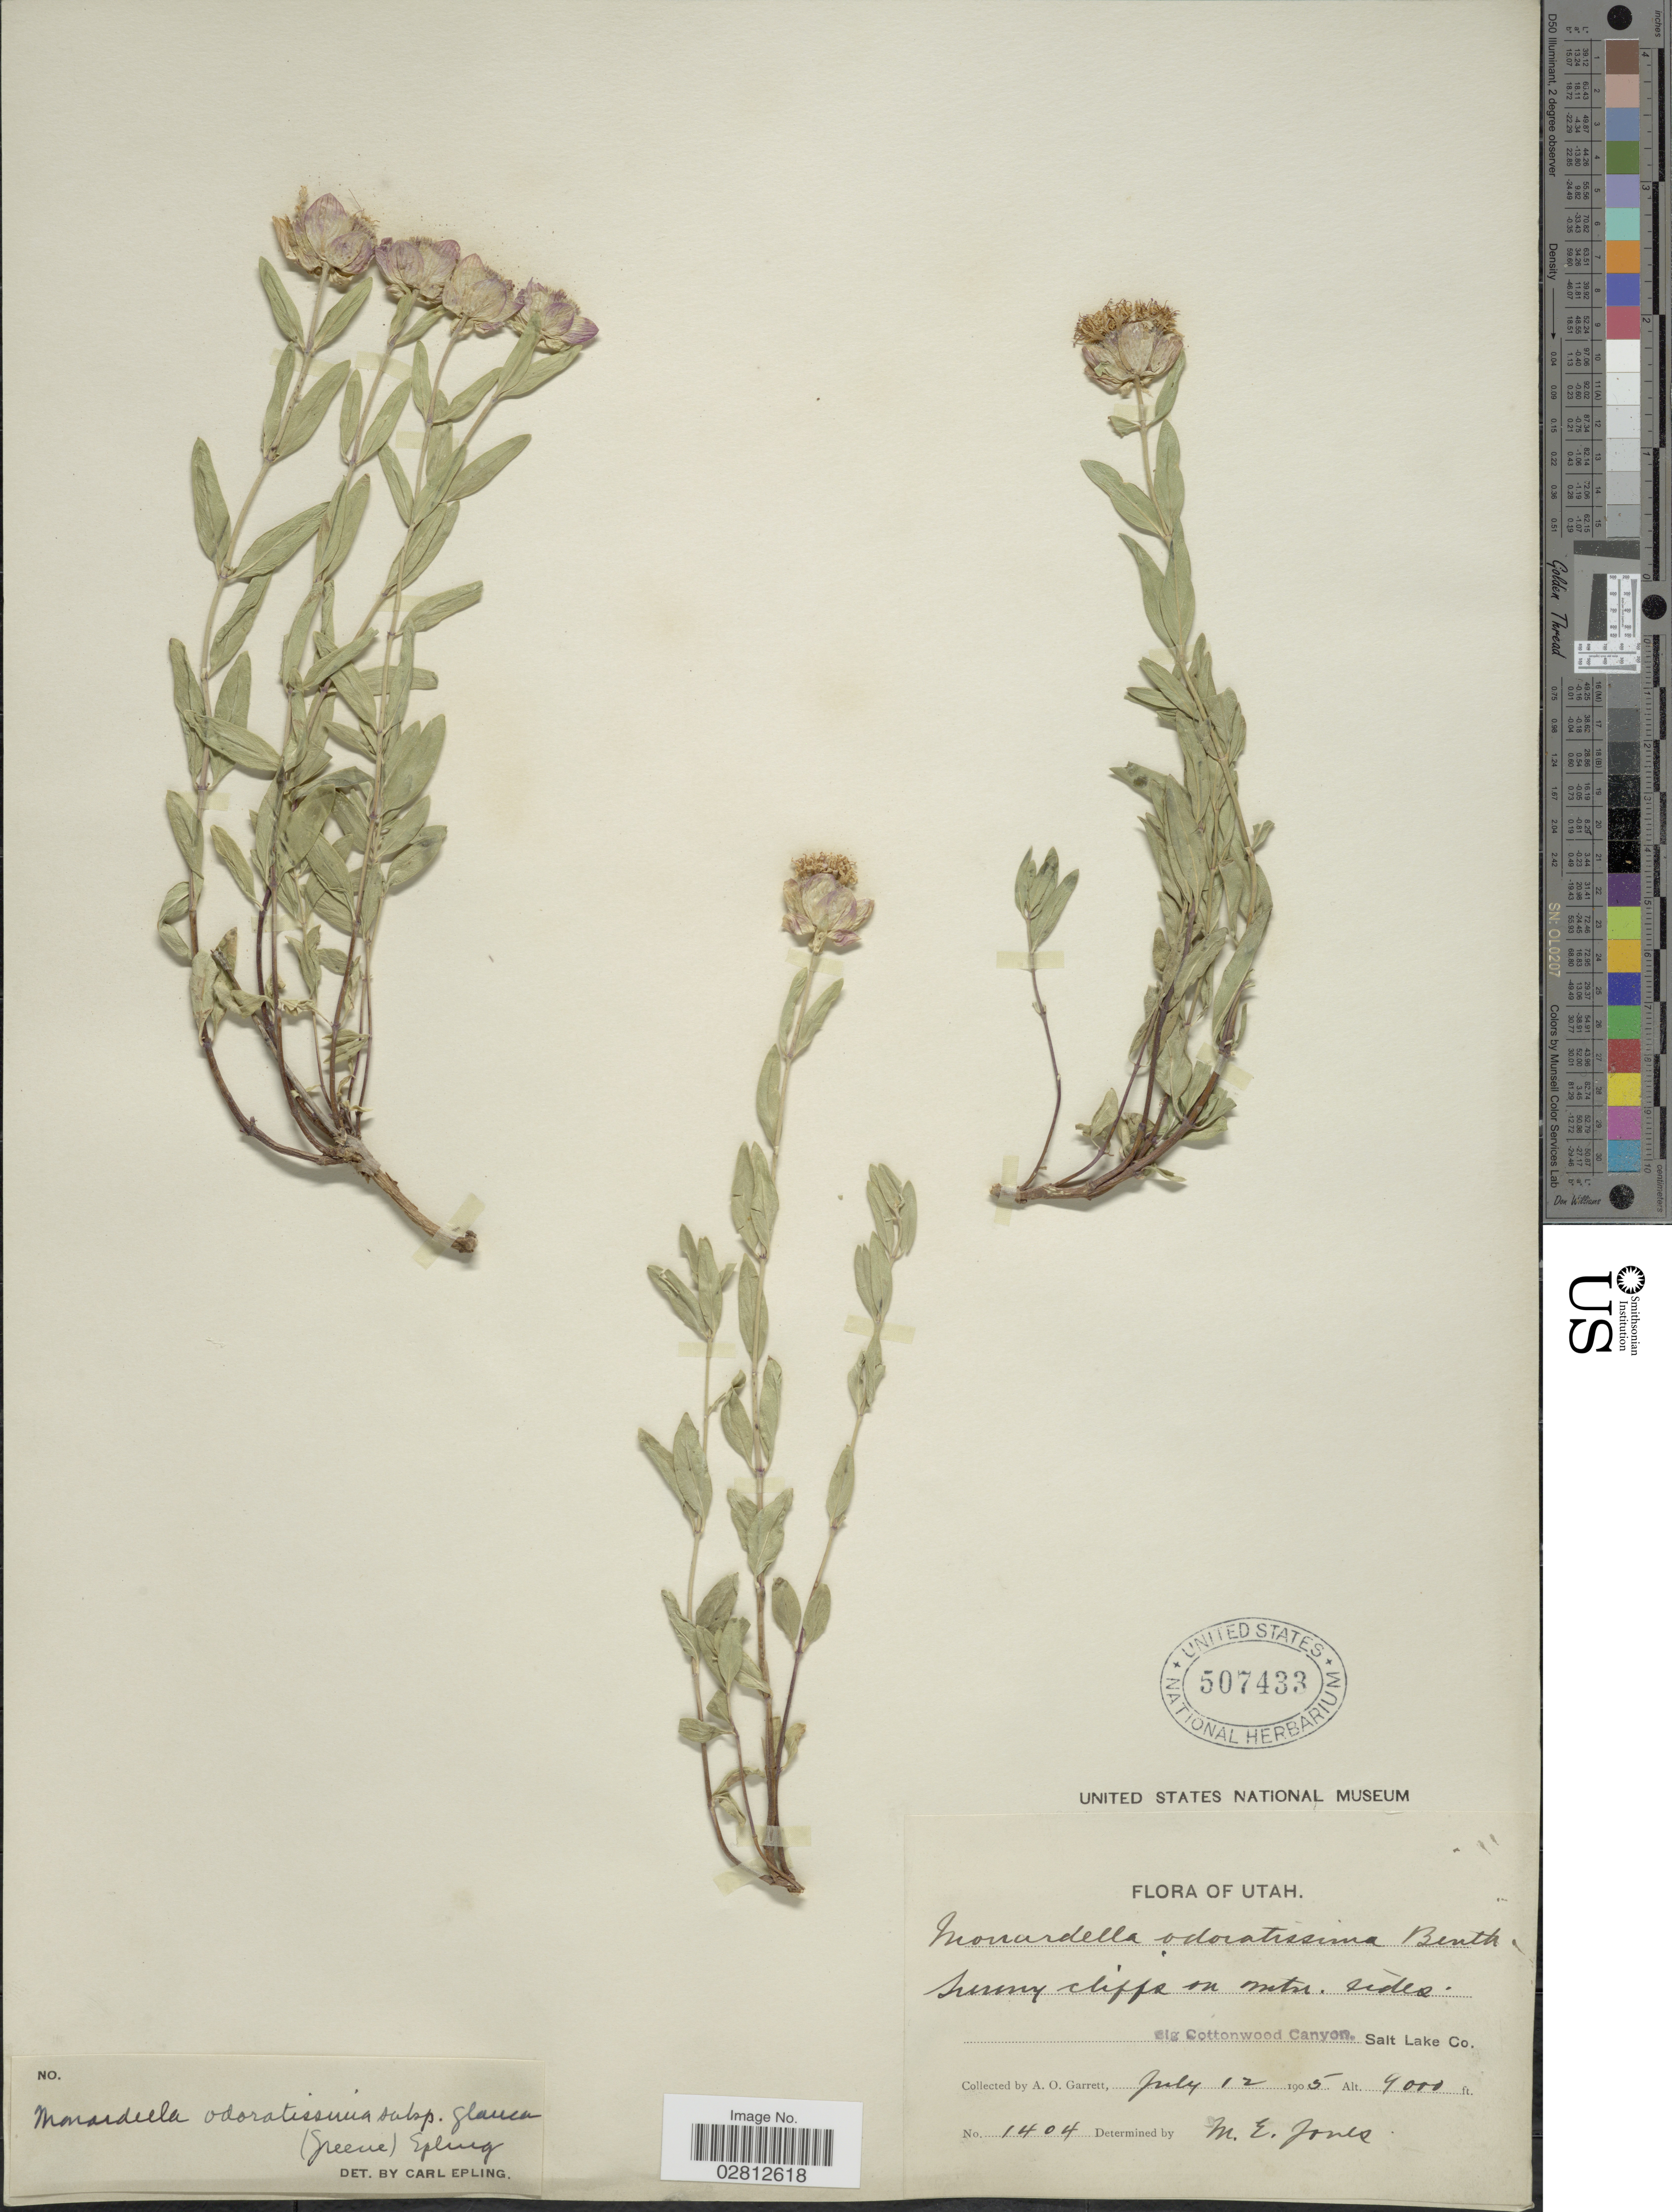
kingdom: Plantae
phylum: Tracheophyta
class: Magnoliopsida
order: Lamiales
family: Lamiaceae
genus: Monardella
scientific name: Monardella odoratissima subsp. glauca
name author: (Greene) Epling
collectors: A. O. Garrett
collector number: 1404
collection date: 1905-07-12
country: United States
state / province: Utah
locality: Big Cottonwood Canyon, Salt Lake Co.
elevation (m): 1219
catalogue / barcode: US 507433